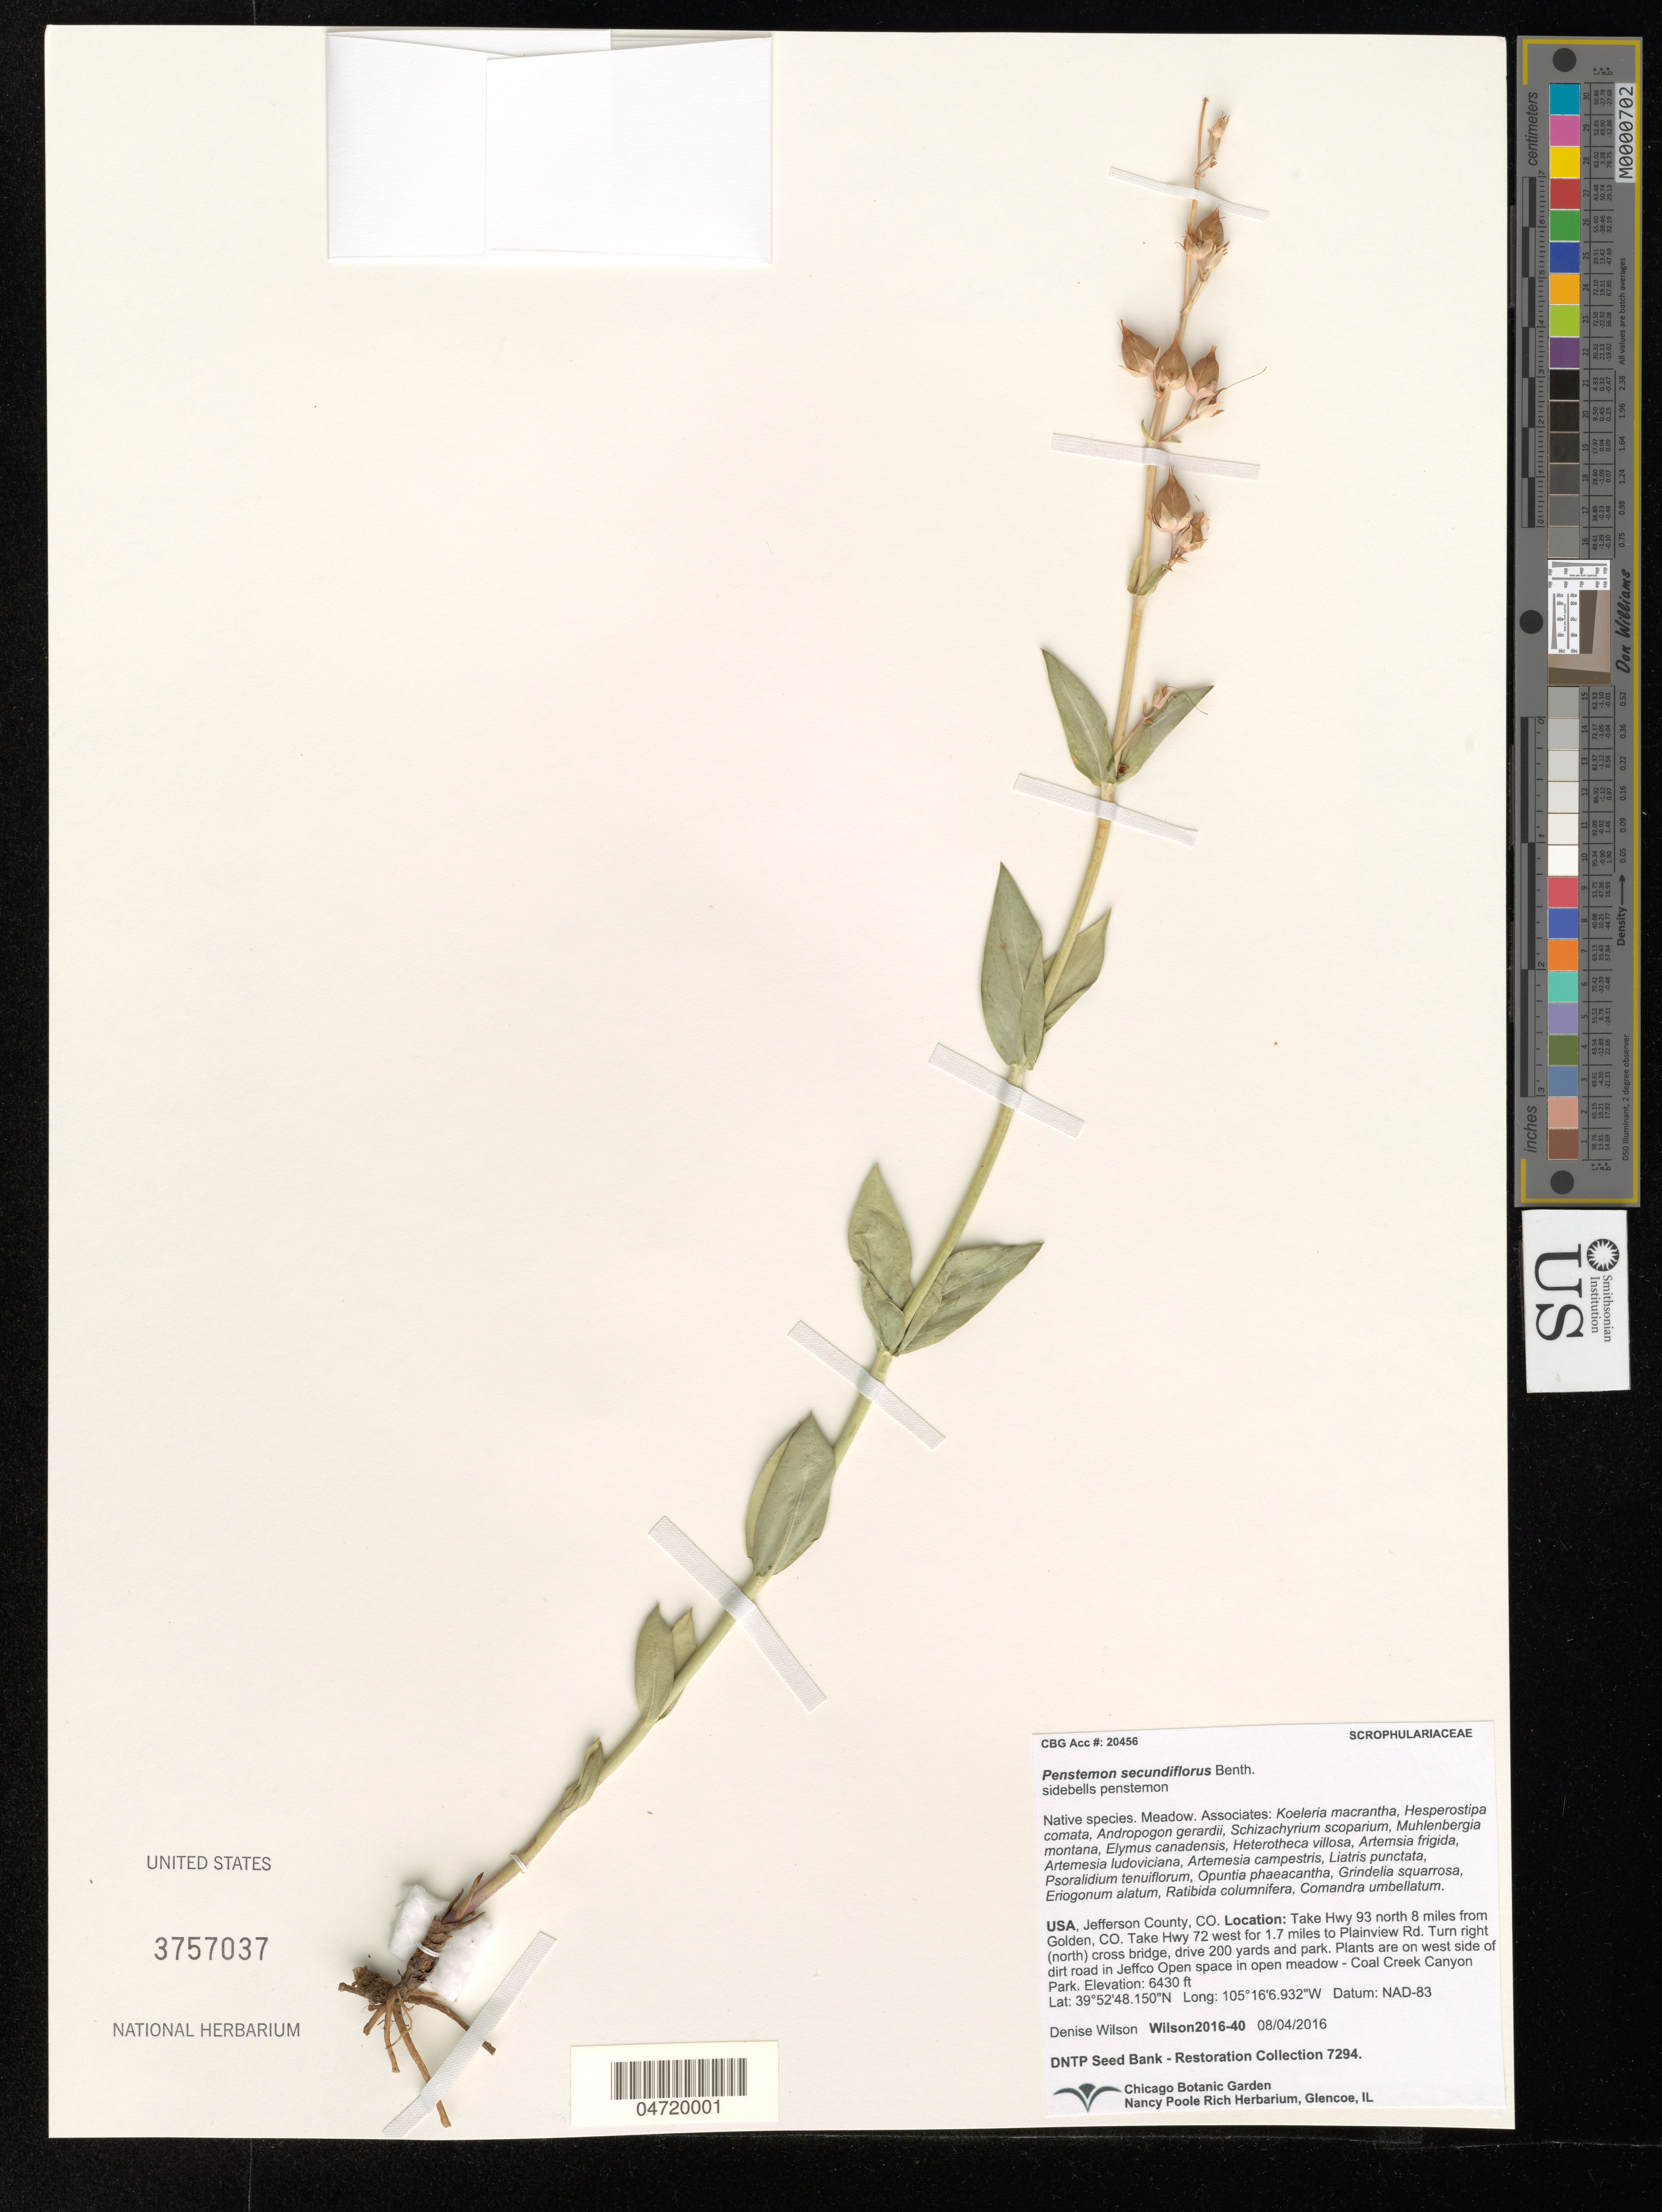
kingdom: Plantae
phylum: Tracheophyta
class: Magnoliopsida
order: Lamiales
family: Plantaginaceae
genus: Penstemon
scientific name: Penstemon secundiflorus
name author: Benth.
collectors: D. Wilson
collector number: Wilson2016-40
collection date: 2016-08-04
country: United States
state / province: Colorado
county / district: Jefferson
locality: Jefferson County. Take Hwy 93 north 8 miles from Golden, CO. Take Hwy 72 west for 1.7 miles to Plainview Rd. Turn right (north) cross bridge, drive 200 yards and park. Plants are on west side of dirt road in Jeffco Open space in open meadow - Coal Creek Canyon Park.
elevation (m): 1960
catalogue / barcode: US 3757037